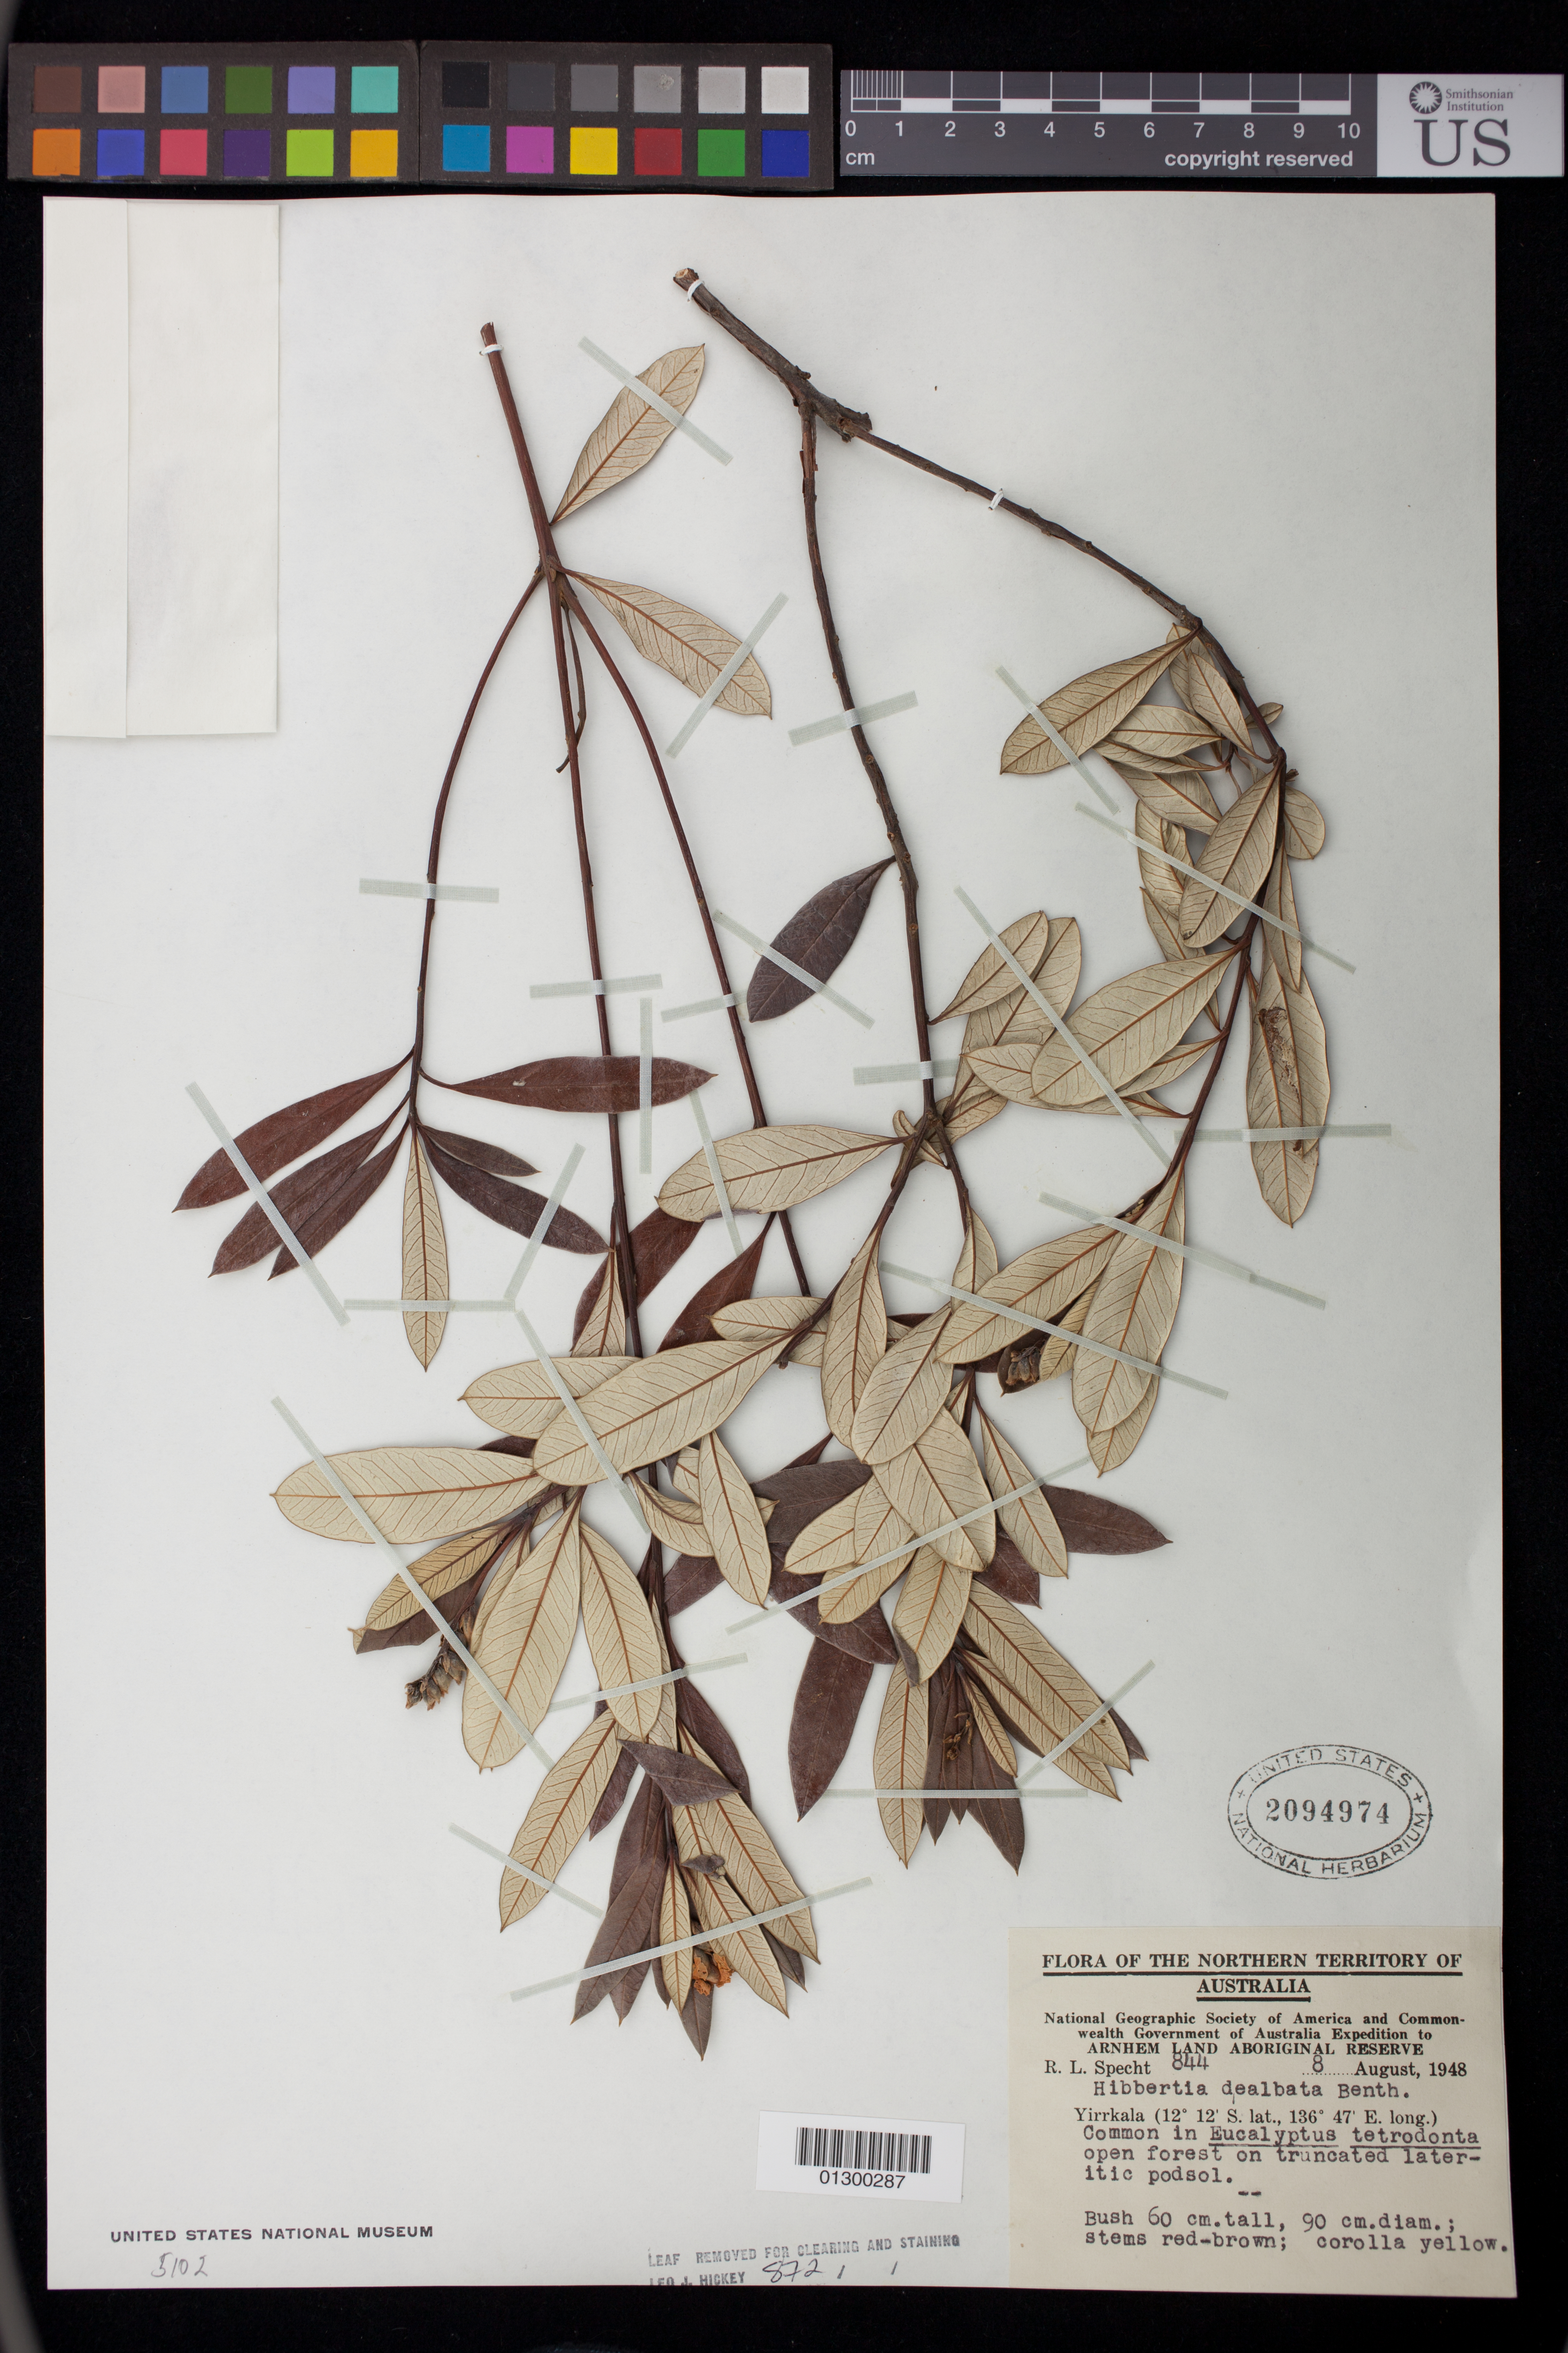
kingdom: Plantae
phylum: Tracheophyta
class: Magnoliopsida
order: Dilleniales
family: Dilleniaceae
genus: Hibbertia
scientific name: Hibbertia dealbata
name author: (R. Br. ex DC.) Benth.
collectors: R. L. Specht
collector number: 844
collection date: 1948-08-08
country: Australia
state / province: Northern Territory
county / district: East Arnhem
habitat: Common on Eucalyptus tetrodonta open forest on truncated lateritic podsol.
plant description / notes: Bush 60 cm. tall; 90 cm. diam.; stems red-brown; corolla yellow.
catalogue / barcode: US 2094974